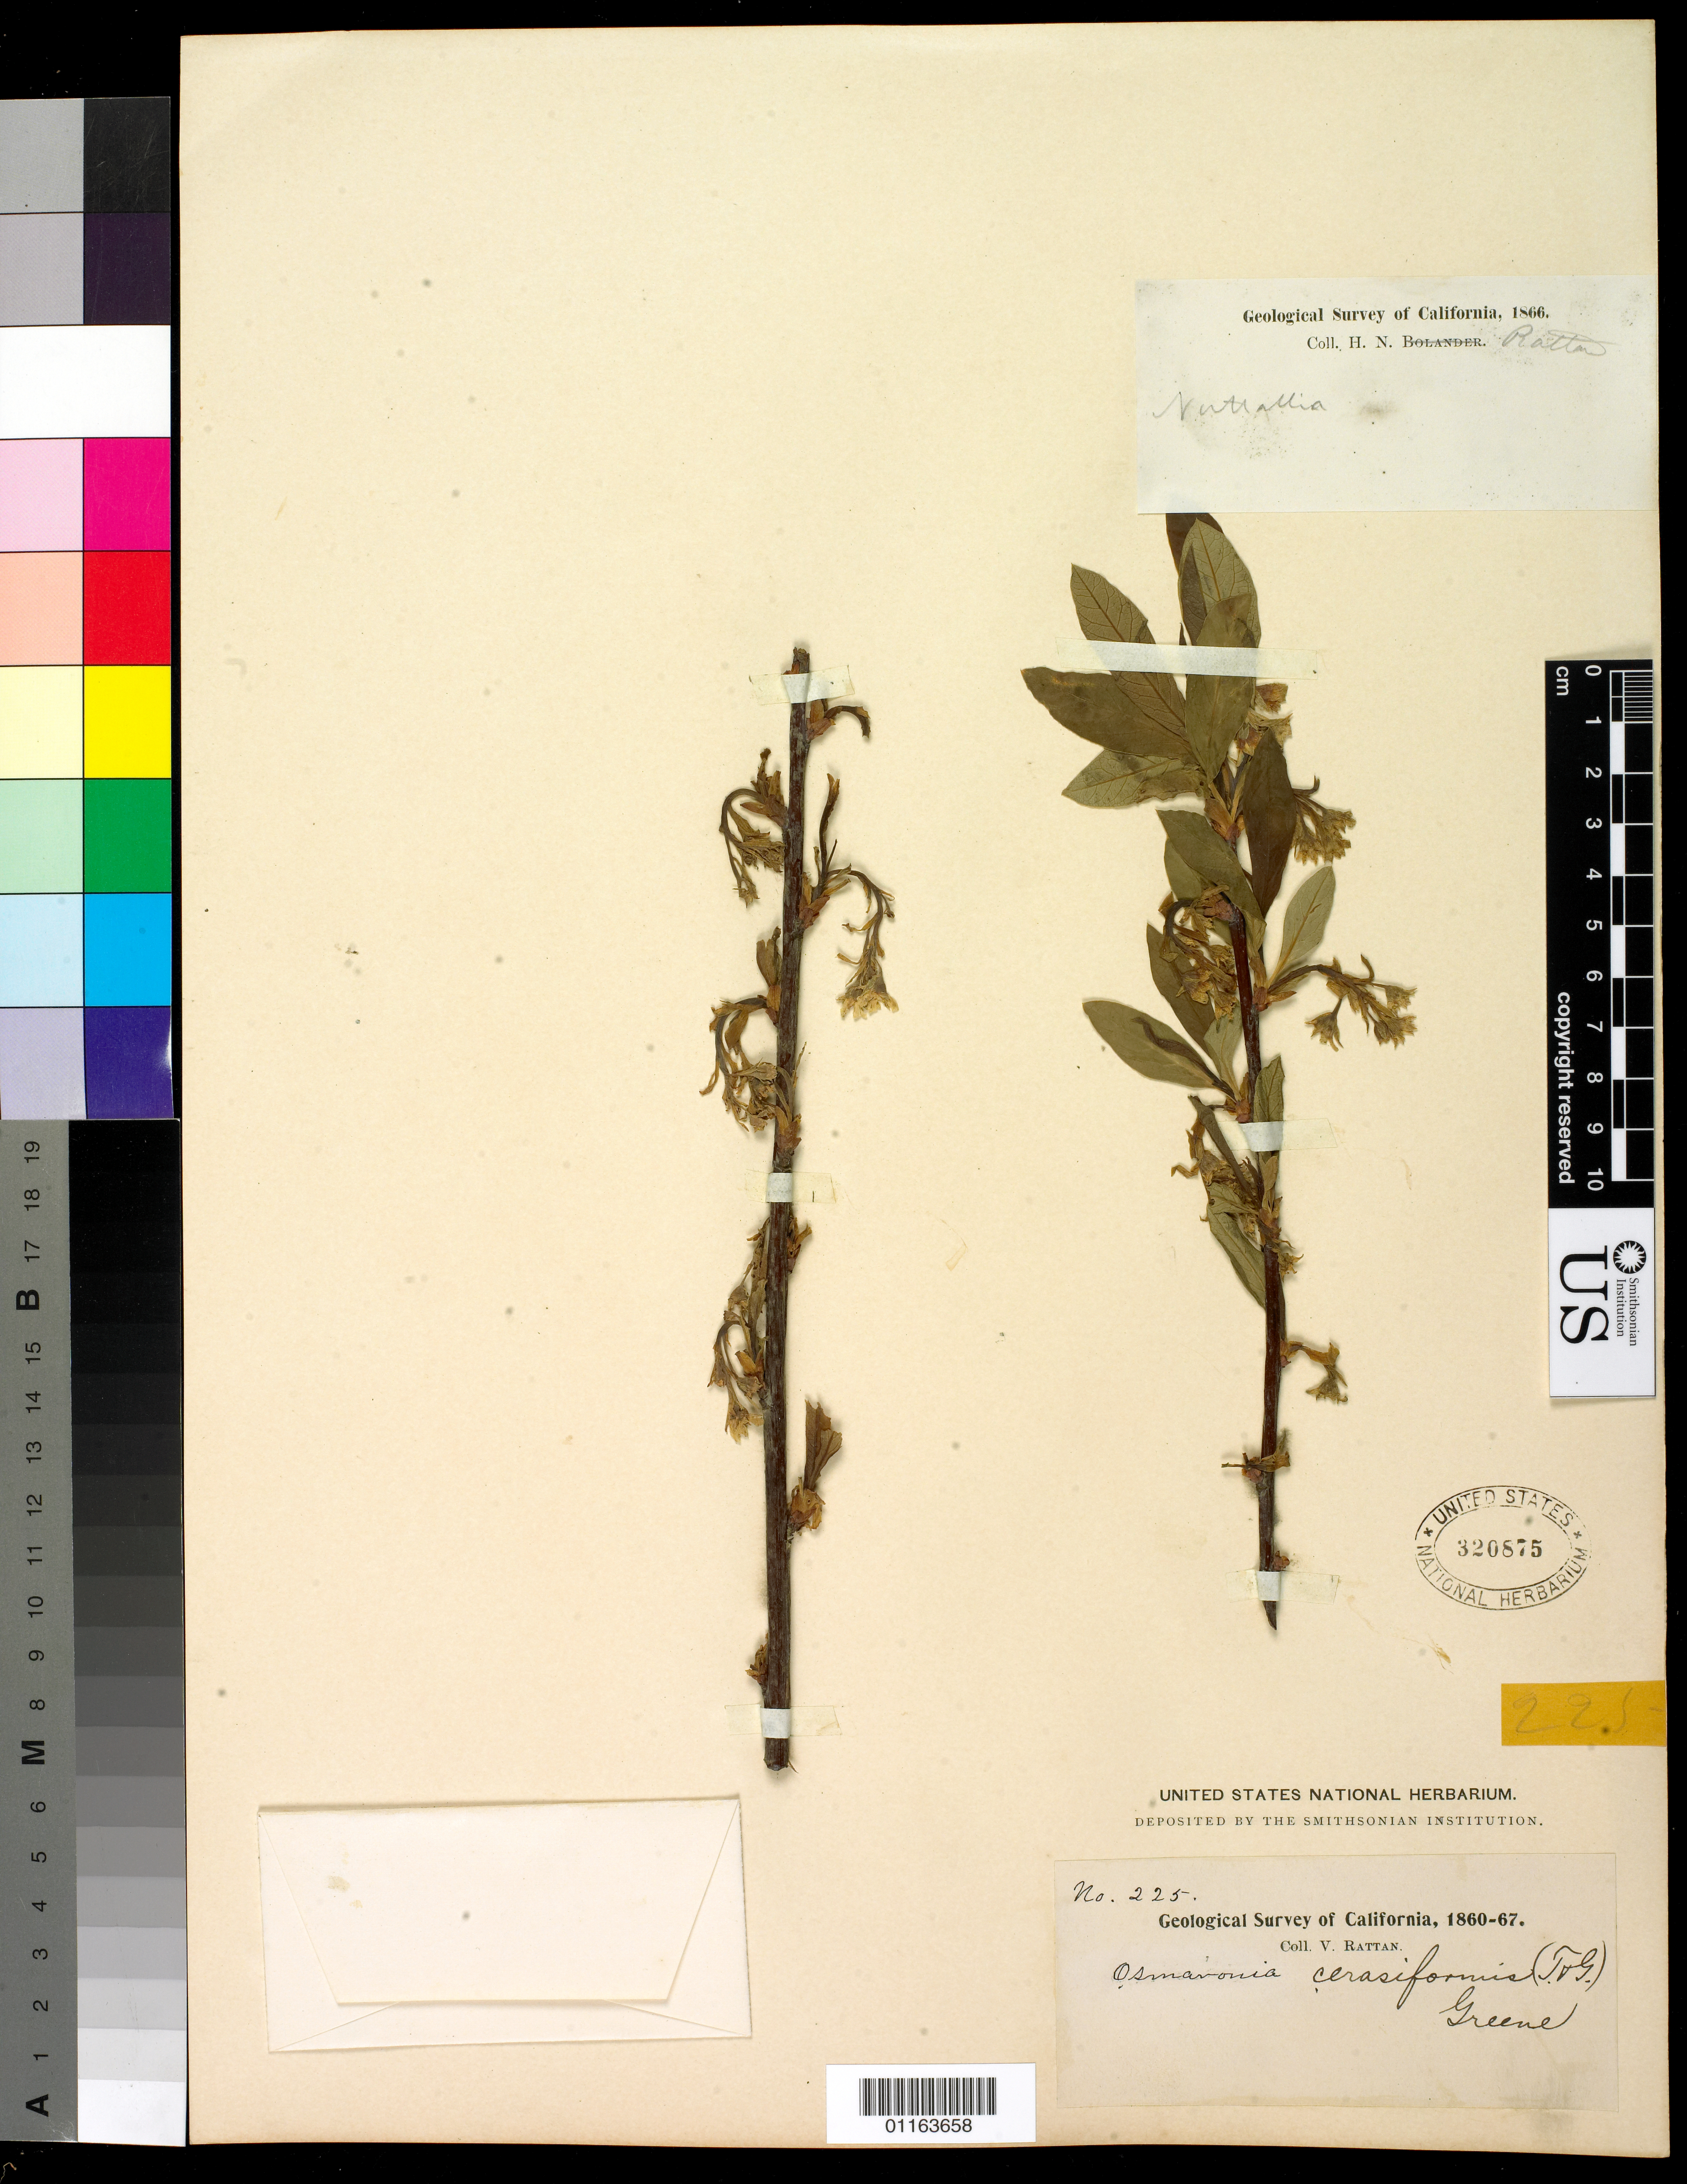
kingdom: Plantae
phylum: Tracheophyta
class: Magnoliopsida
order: Rosales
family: Rosaceae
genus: Oemleria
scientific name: Oemleria cerasiformis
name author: (Torr. & A. Gray ex Hook. & Arn.) J.W. Landon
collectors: V. Rattan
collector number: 225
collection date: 1860/1867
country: United States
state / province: California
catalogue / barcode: US 320875